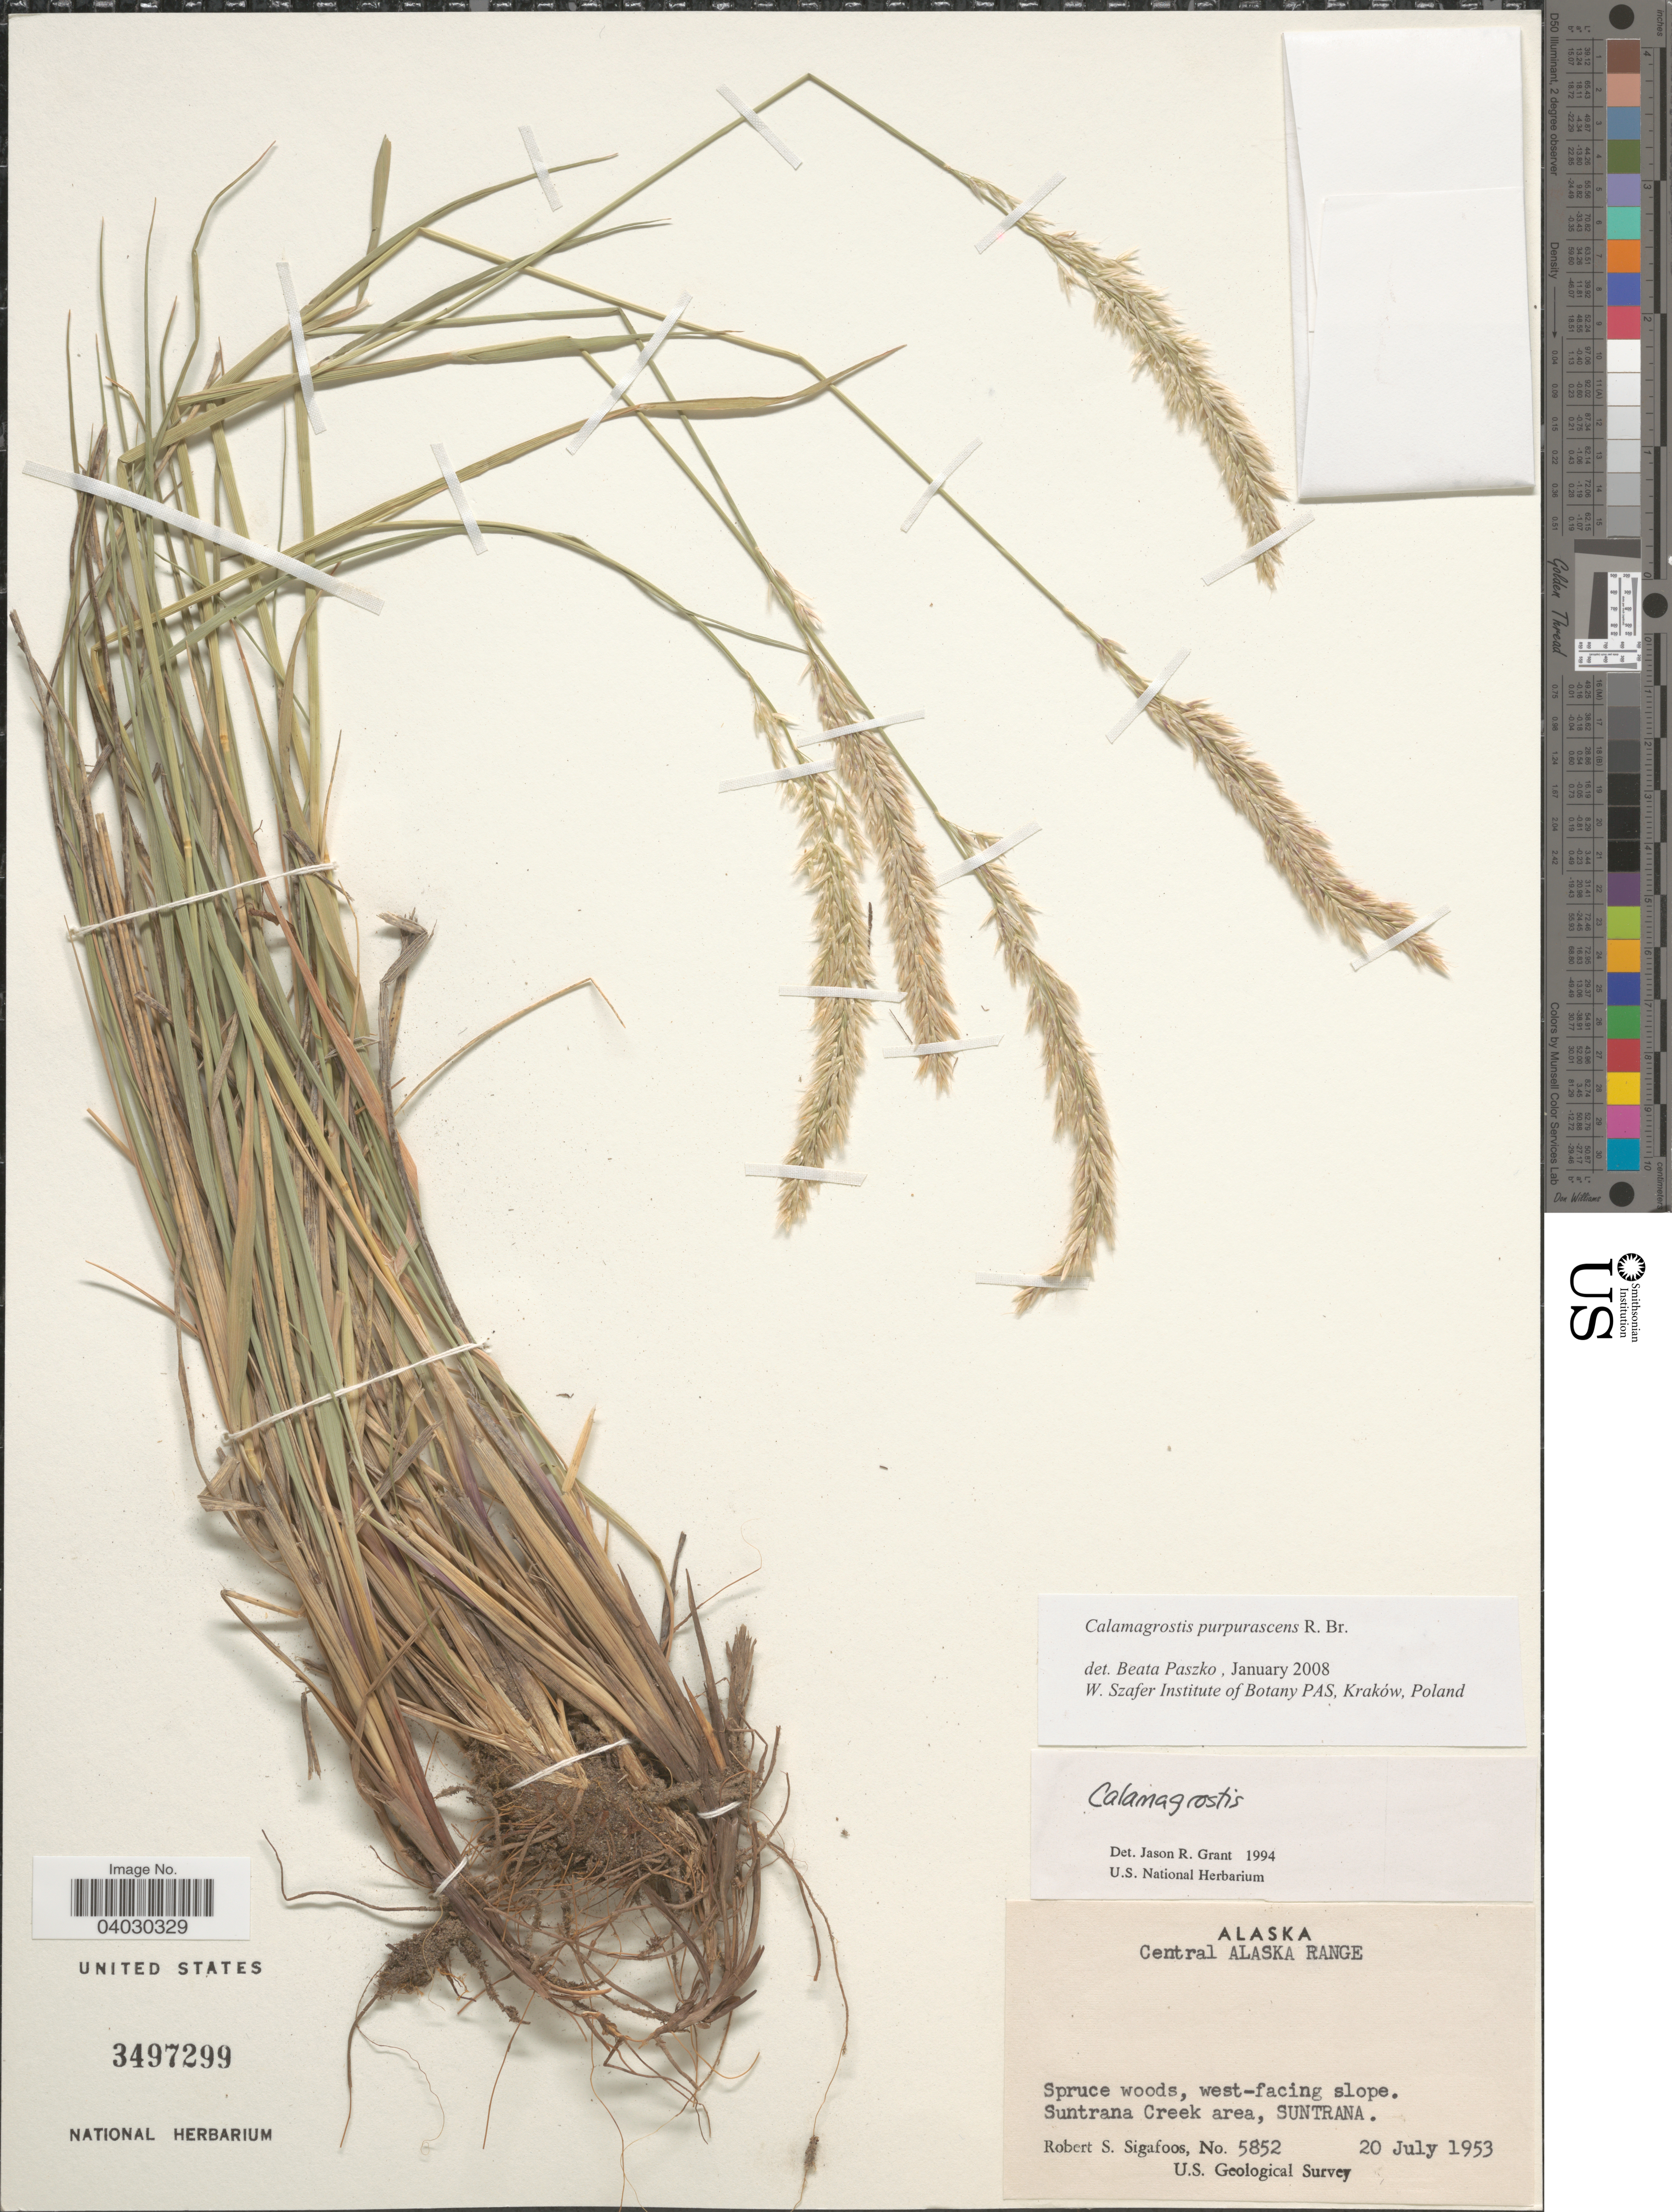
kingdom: Plantae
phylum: Tracheophyta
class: Liliopsida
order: Poales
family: Poaceae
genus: Calamagrostis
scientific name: Calamagrostis purpurascens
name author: R. Br.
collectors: R. Sigafoos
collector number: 5852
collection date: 1953-07-20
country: United States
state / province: Alaska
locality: Central Alaska Range. West-facing slope. Suntrana Creek area, Suntrana.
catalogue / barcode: US 3497299